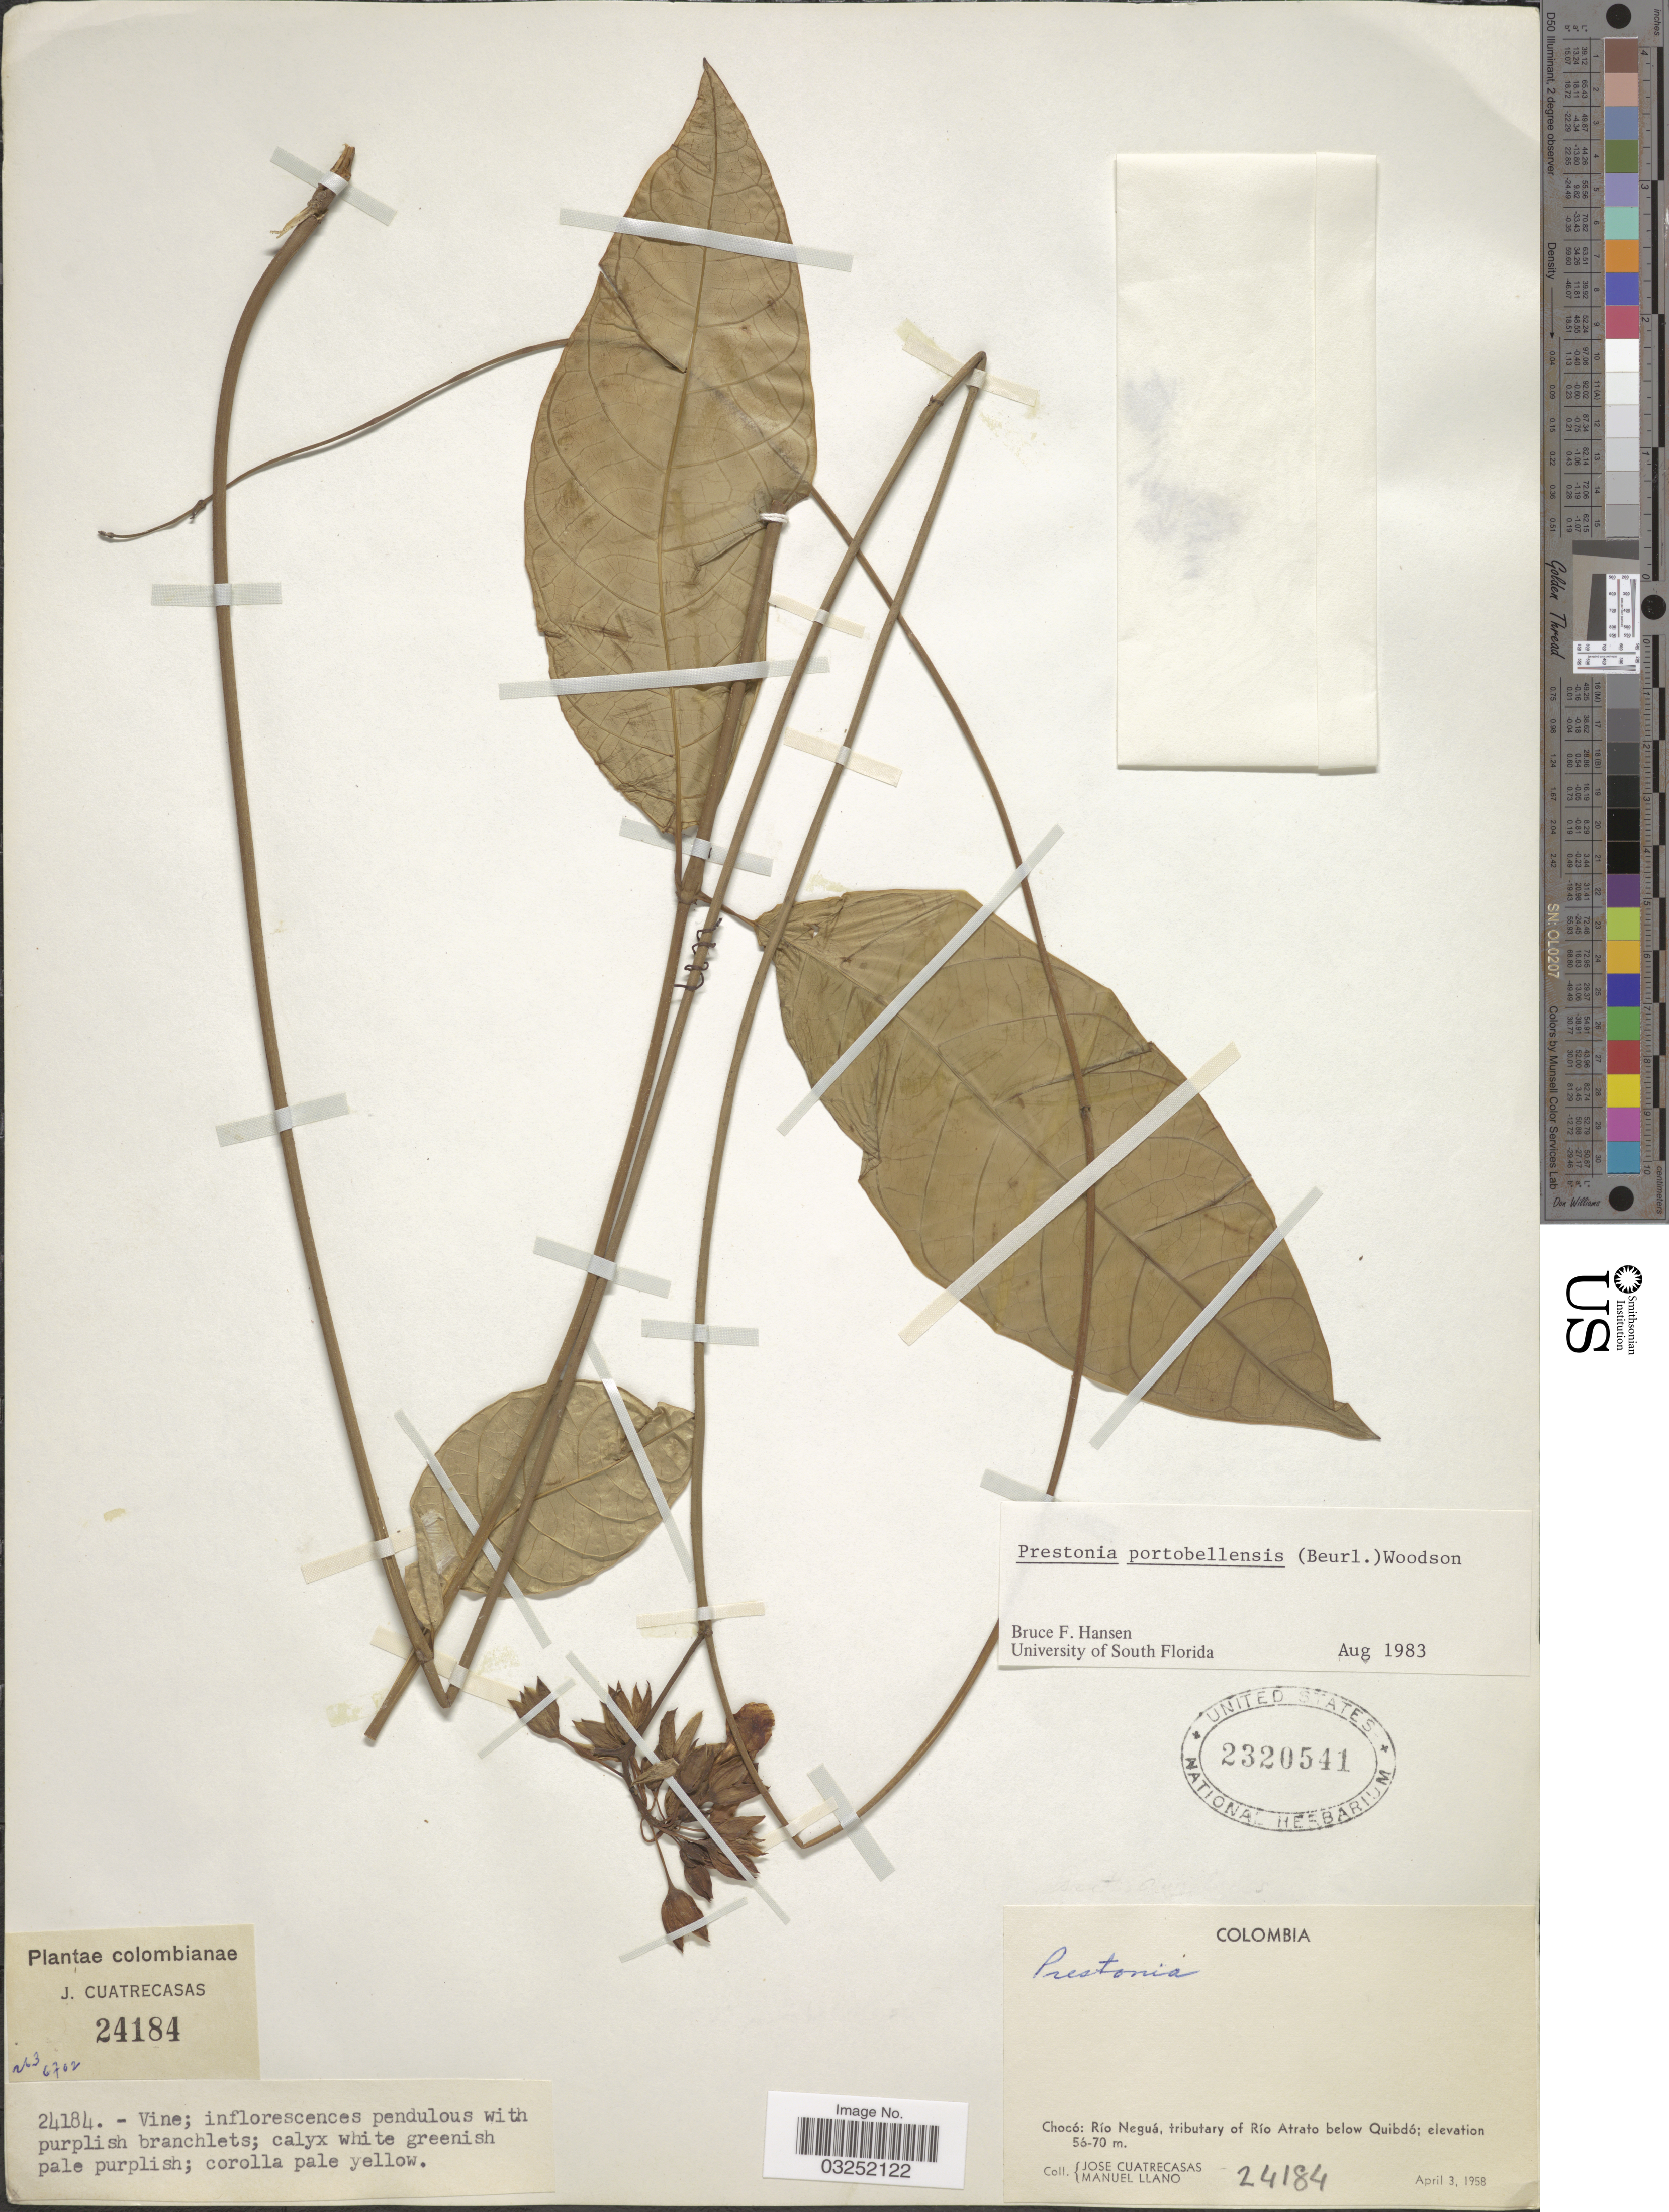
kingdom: Plantae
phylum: Tracheophyta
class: Magnoliopsida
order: Gentianales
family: Apocynaceae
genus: Prestonia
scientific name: Prestonia portobellensis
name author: (Beurl.) Woodson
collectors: J. Cuatrecasas & M. Llano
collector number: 24184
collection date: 1958-04-03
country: Colombia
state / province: Chocó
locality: Chocó: Río Neguá, tributary of Río Atrato below Quibdó.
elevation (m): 56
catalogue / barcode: US 2320541